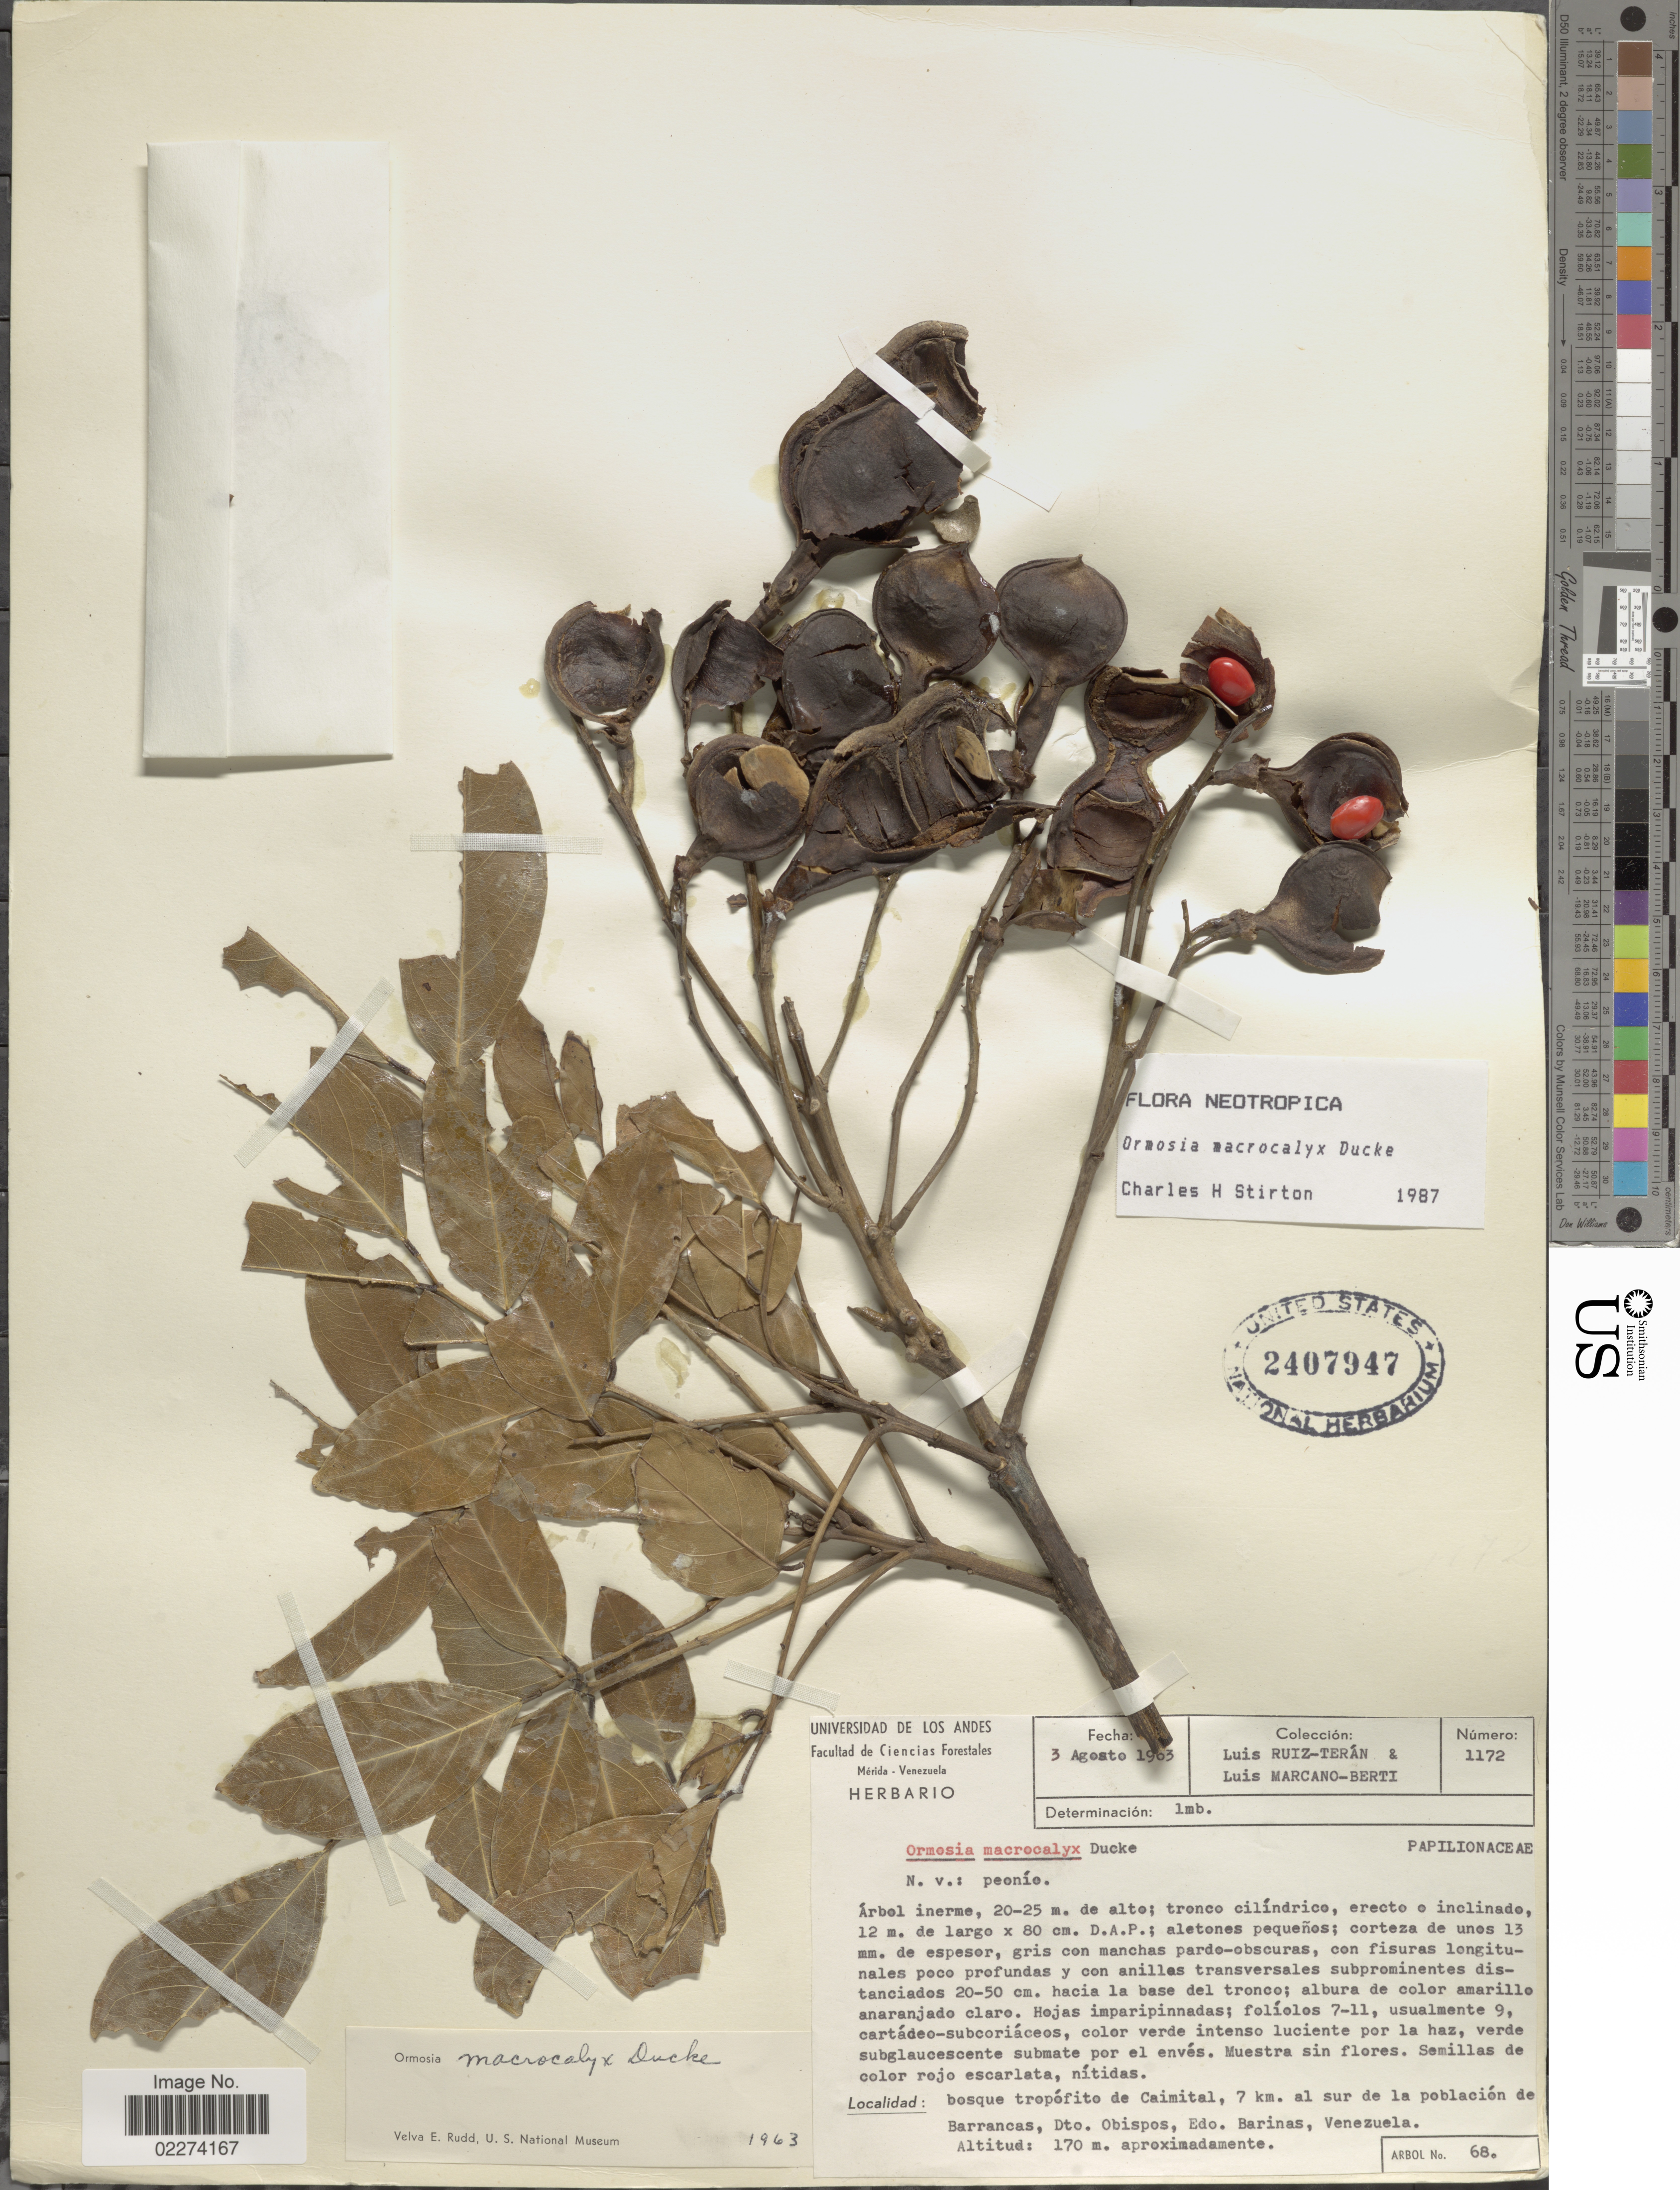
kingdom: Plantae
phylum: Tracheophyta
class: Magnoliopsida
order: Fabales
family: Fabaceae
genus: Ormosia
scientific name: Ormosia macrocalyx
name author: Ducke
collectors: L. E. Ruíz-Terán & L. Marcano-Berti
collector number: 1172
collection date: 1963-08-03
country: Venezuela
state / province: Barinas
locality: Barrancas, Dto. Obispo, Edo. Barinas, Venezuela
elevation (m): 170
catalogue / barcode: US 2407947